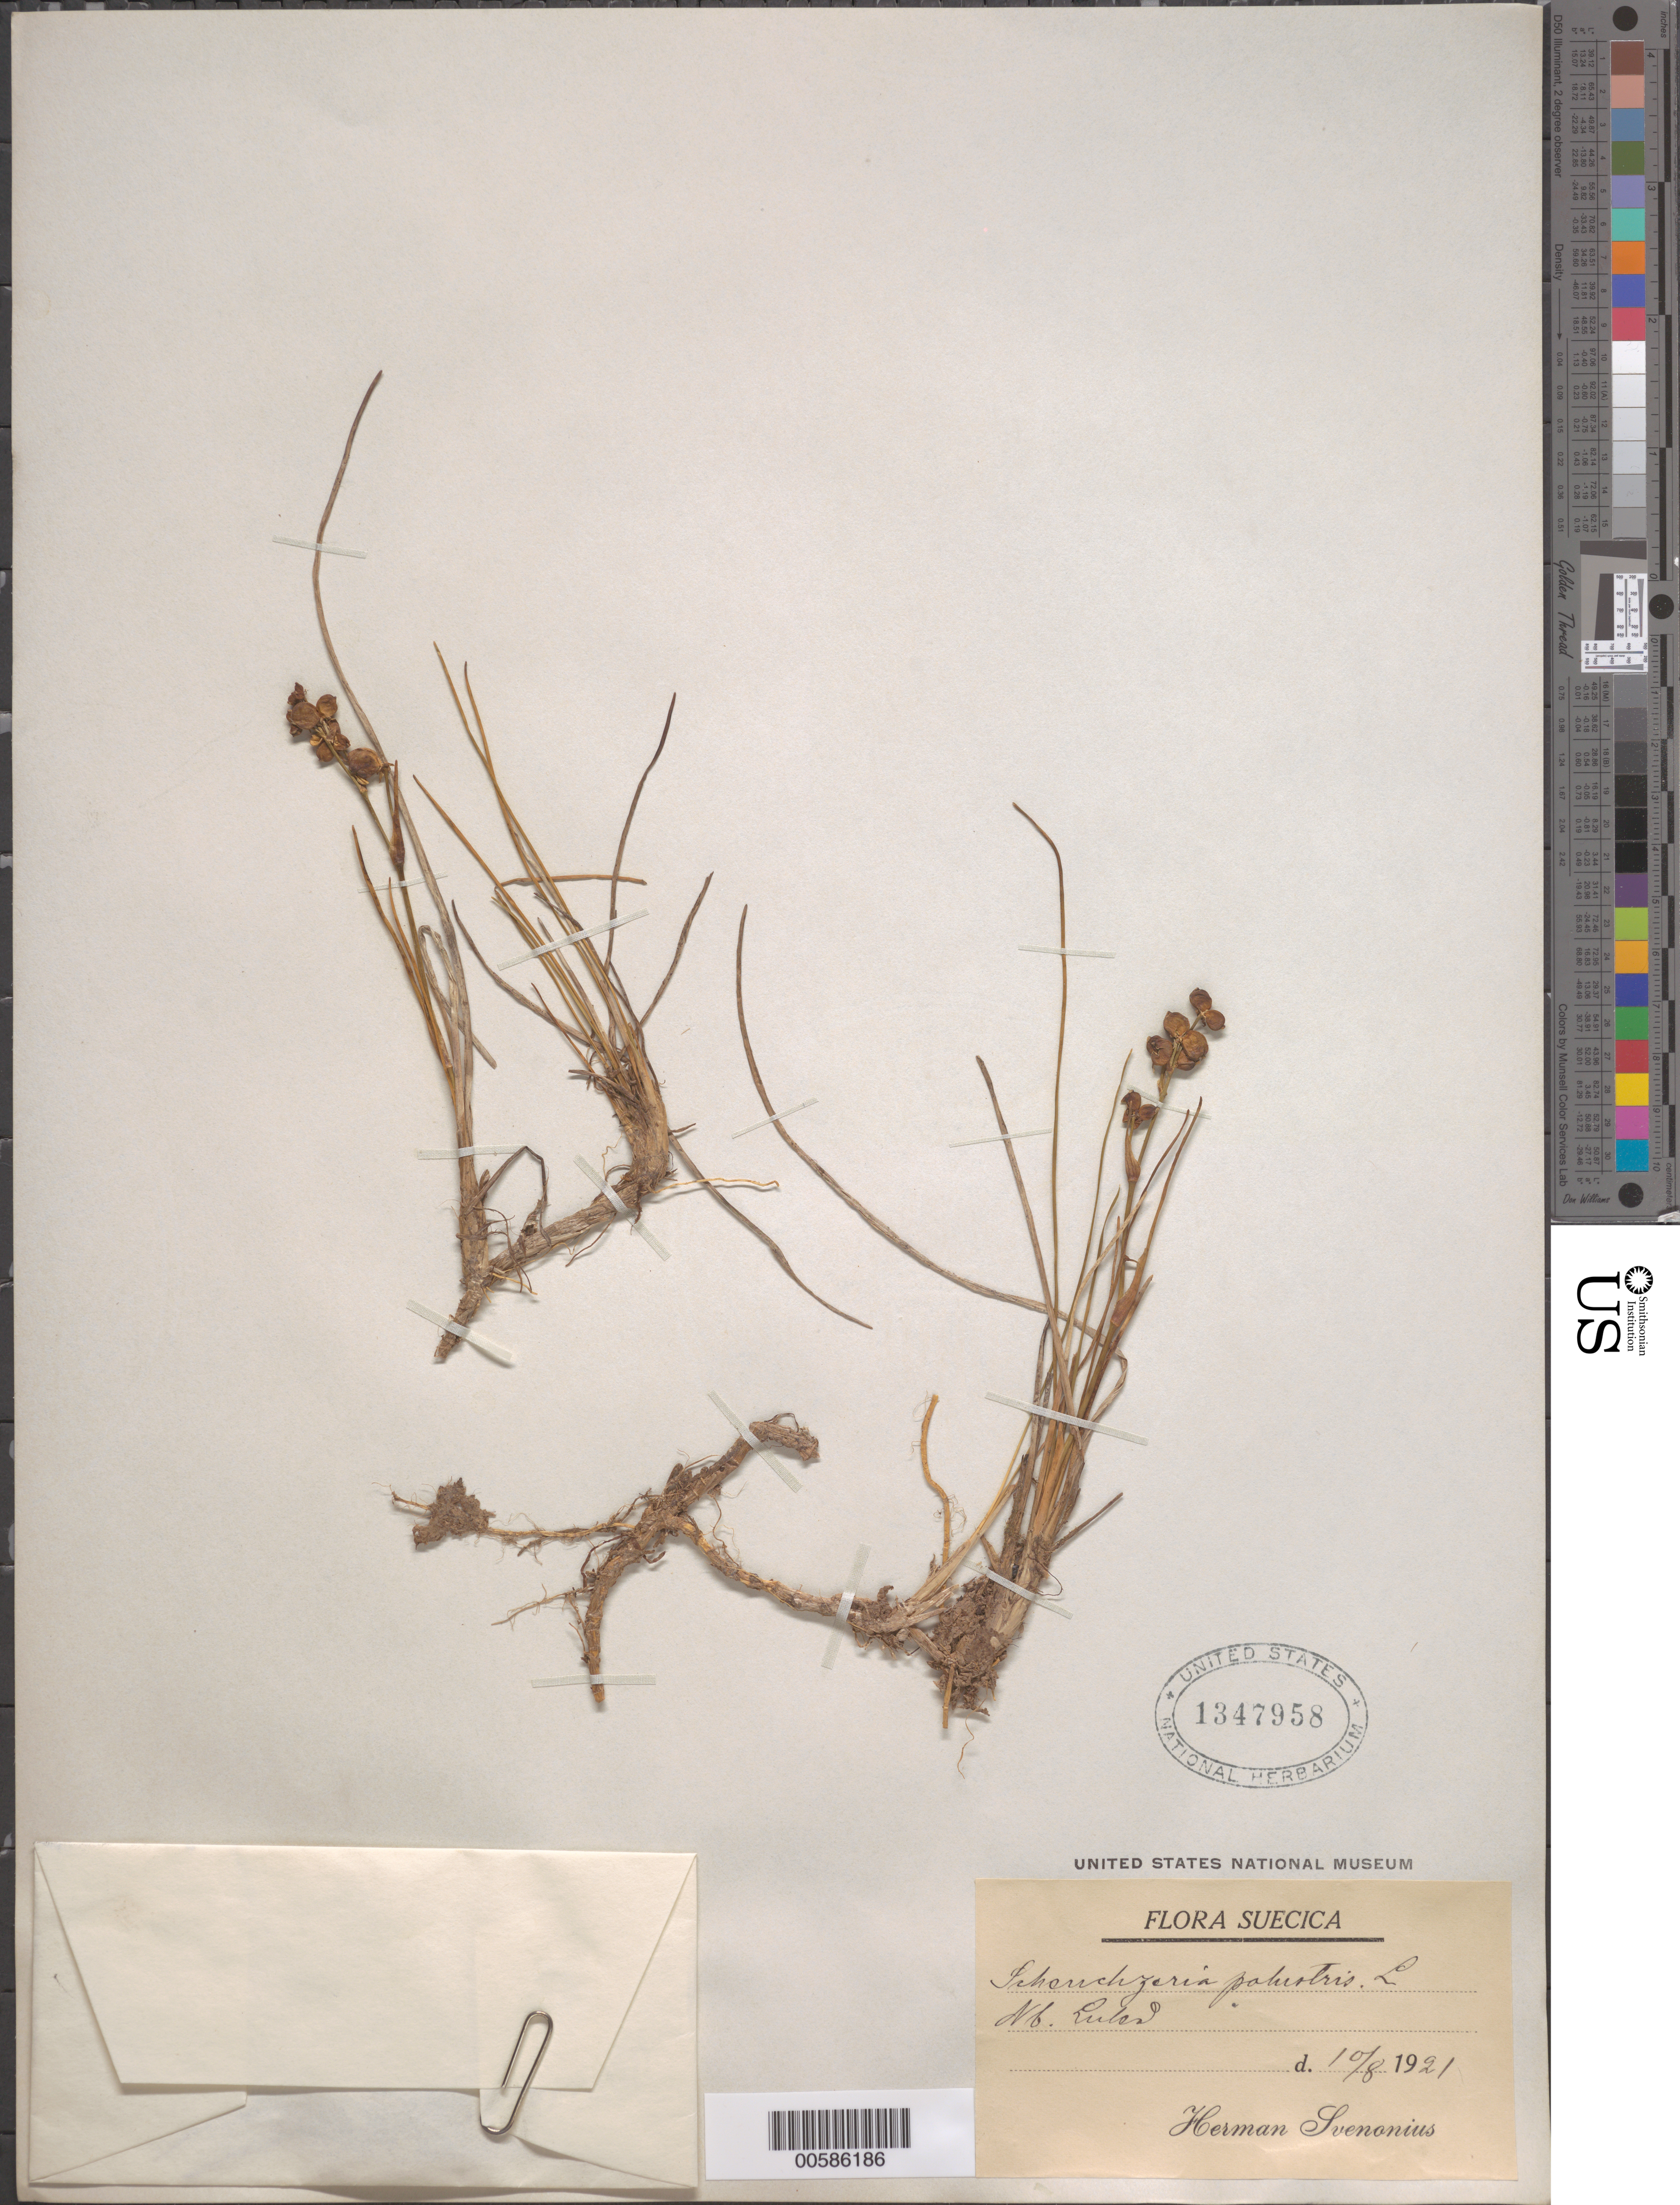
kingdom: Plantae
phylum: Tracheophyta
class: Liliopsida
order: Alismatales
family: Scheuchzeriaceae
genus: Scheuchzeria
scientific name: Scheuchzeria palustris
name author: L.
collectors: H. Svenonius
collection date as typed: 10 Aug 1921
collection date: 1921-08-10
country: Switzerland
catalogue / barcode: US 1347958